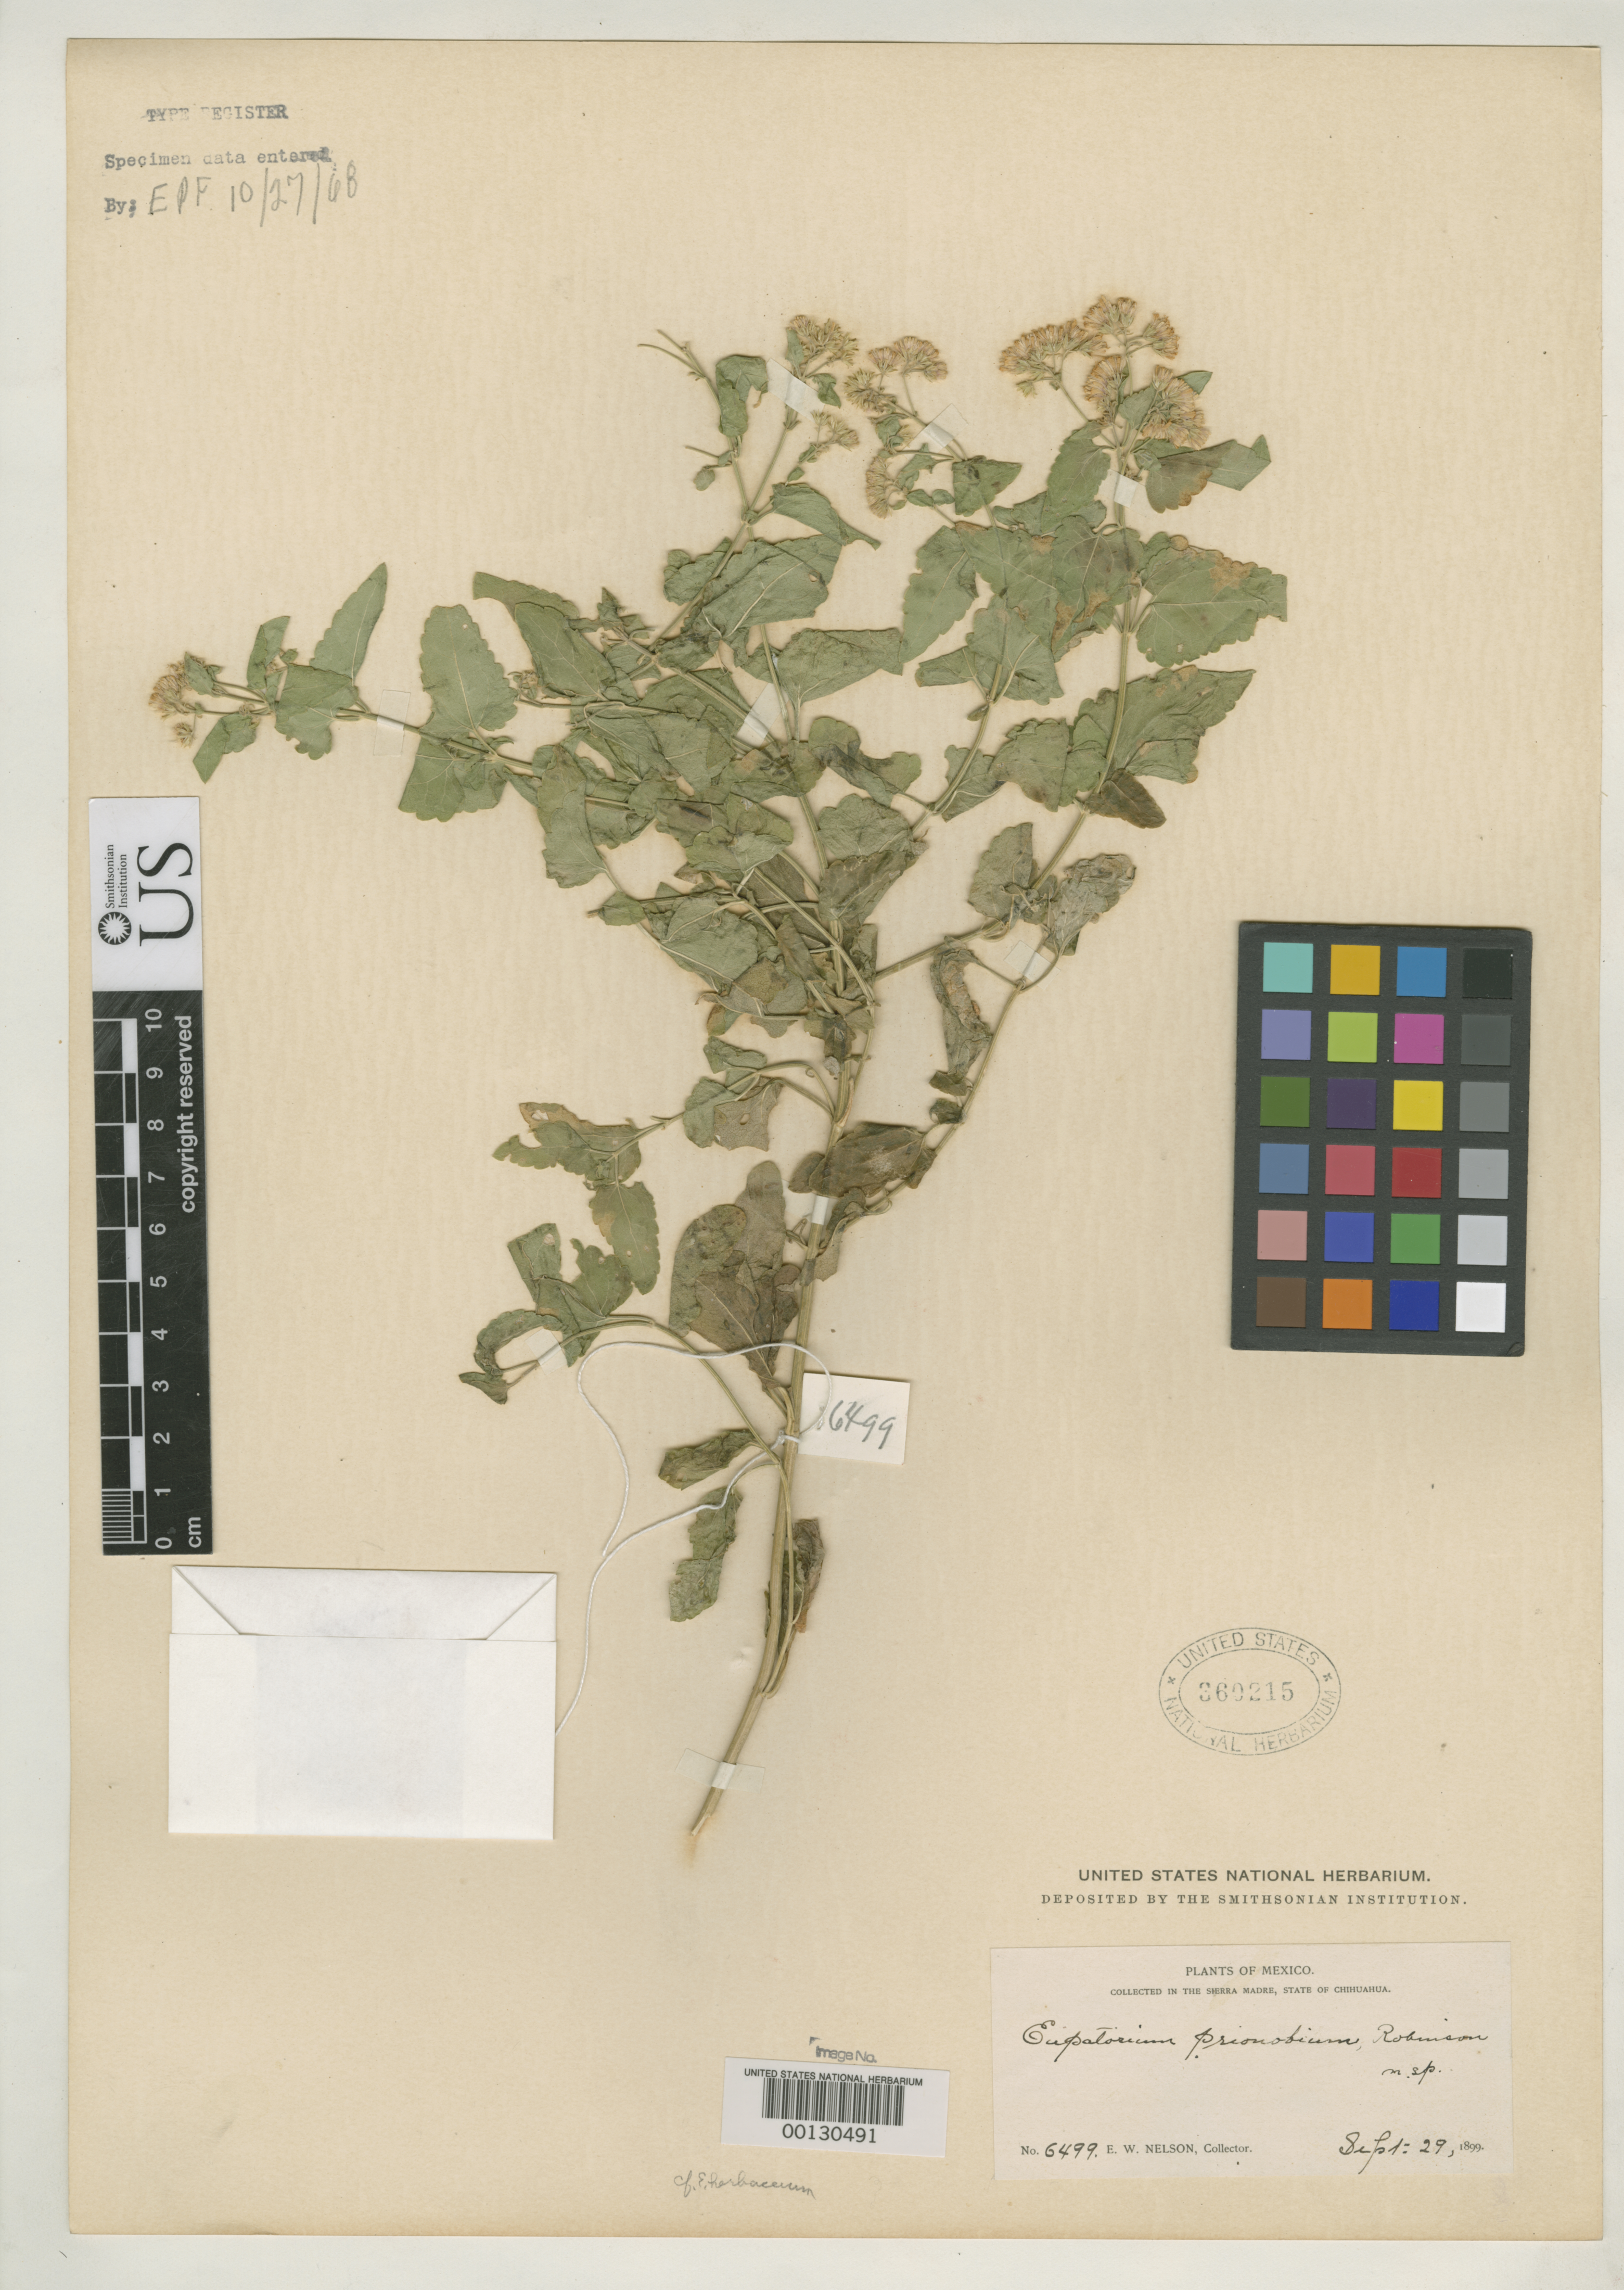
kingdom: Plantae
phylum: Tracheophyta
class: Magnoliopsida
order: Asterales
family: Asteraceae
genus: Eupatorium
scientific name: Eupatorium prionobium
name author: B.L. Rob.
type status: Type Collection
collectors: E. W. Nelson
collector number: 6499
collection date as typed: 29 Sep 1899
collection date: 1899-09-29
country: Mexico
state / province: Chihuahua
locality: Sierra Madre.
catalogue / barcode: US 360215